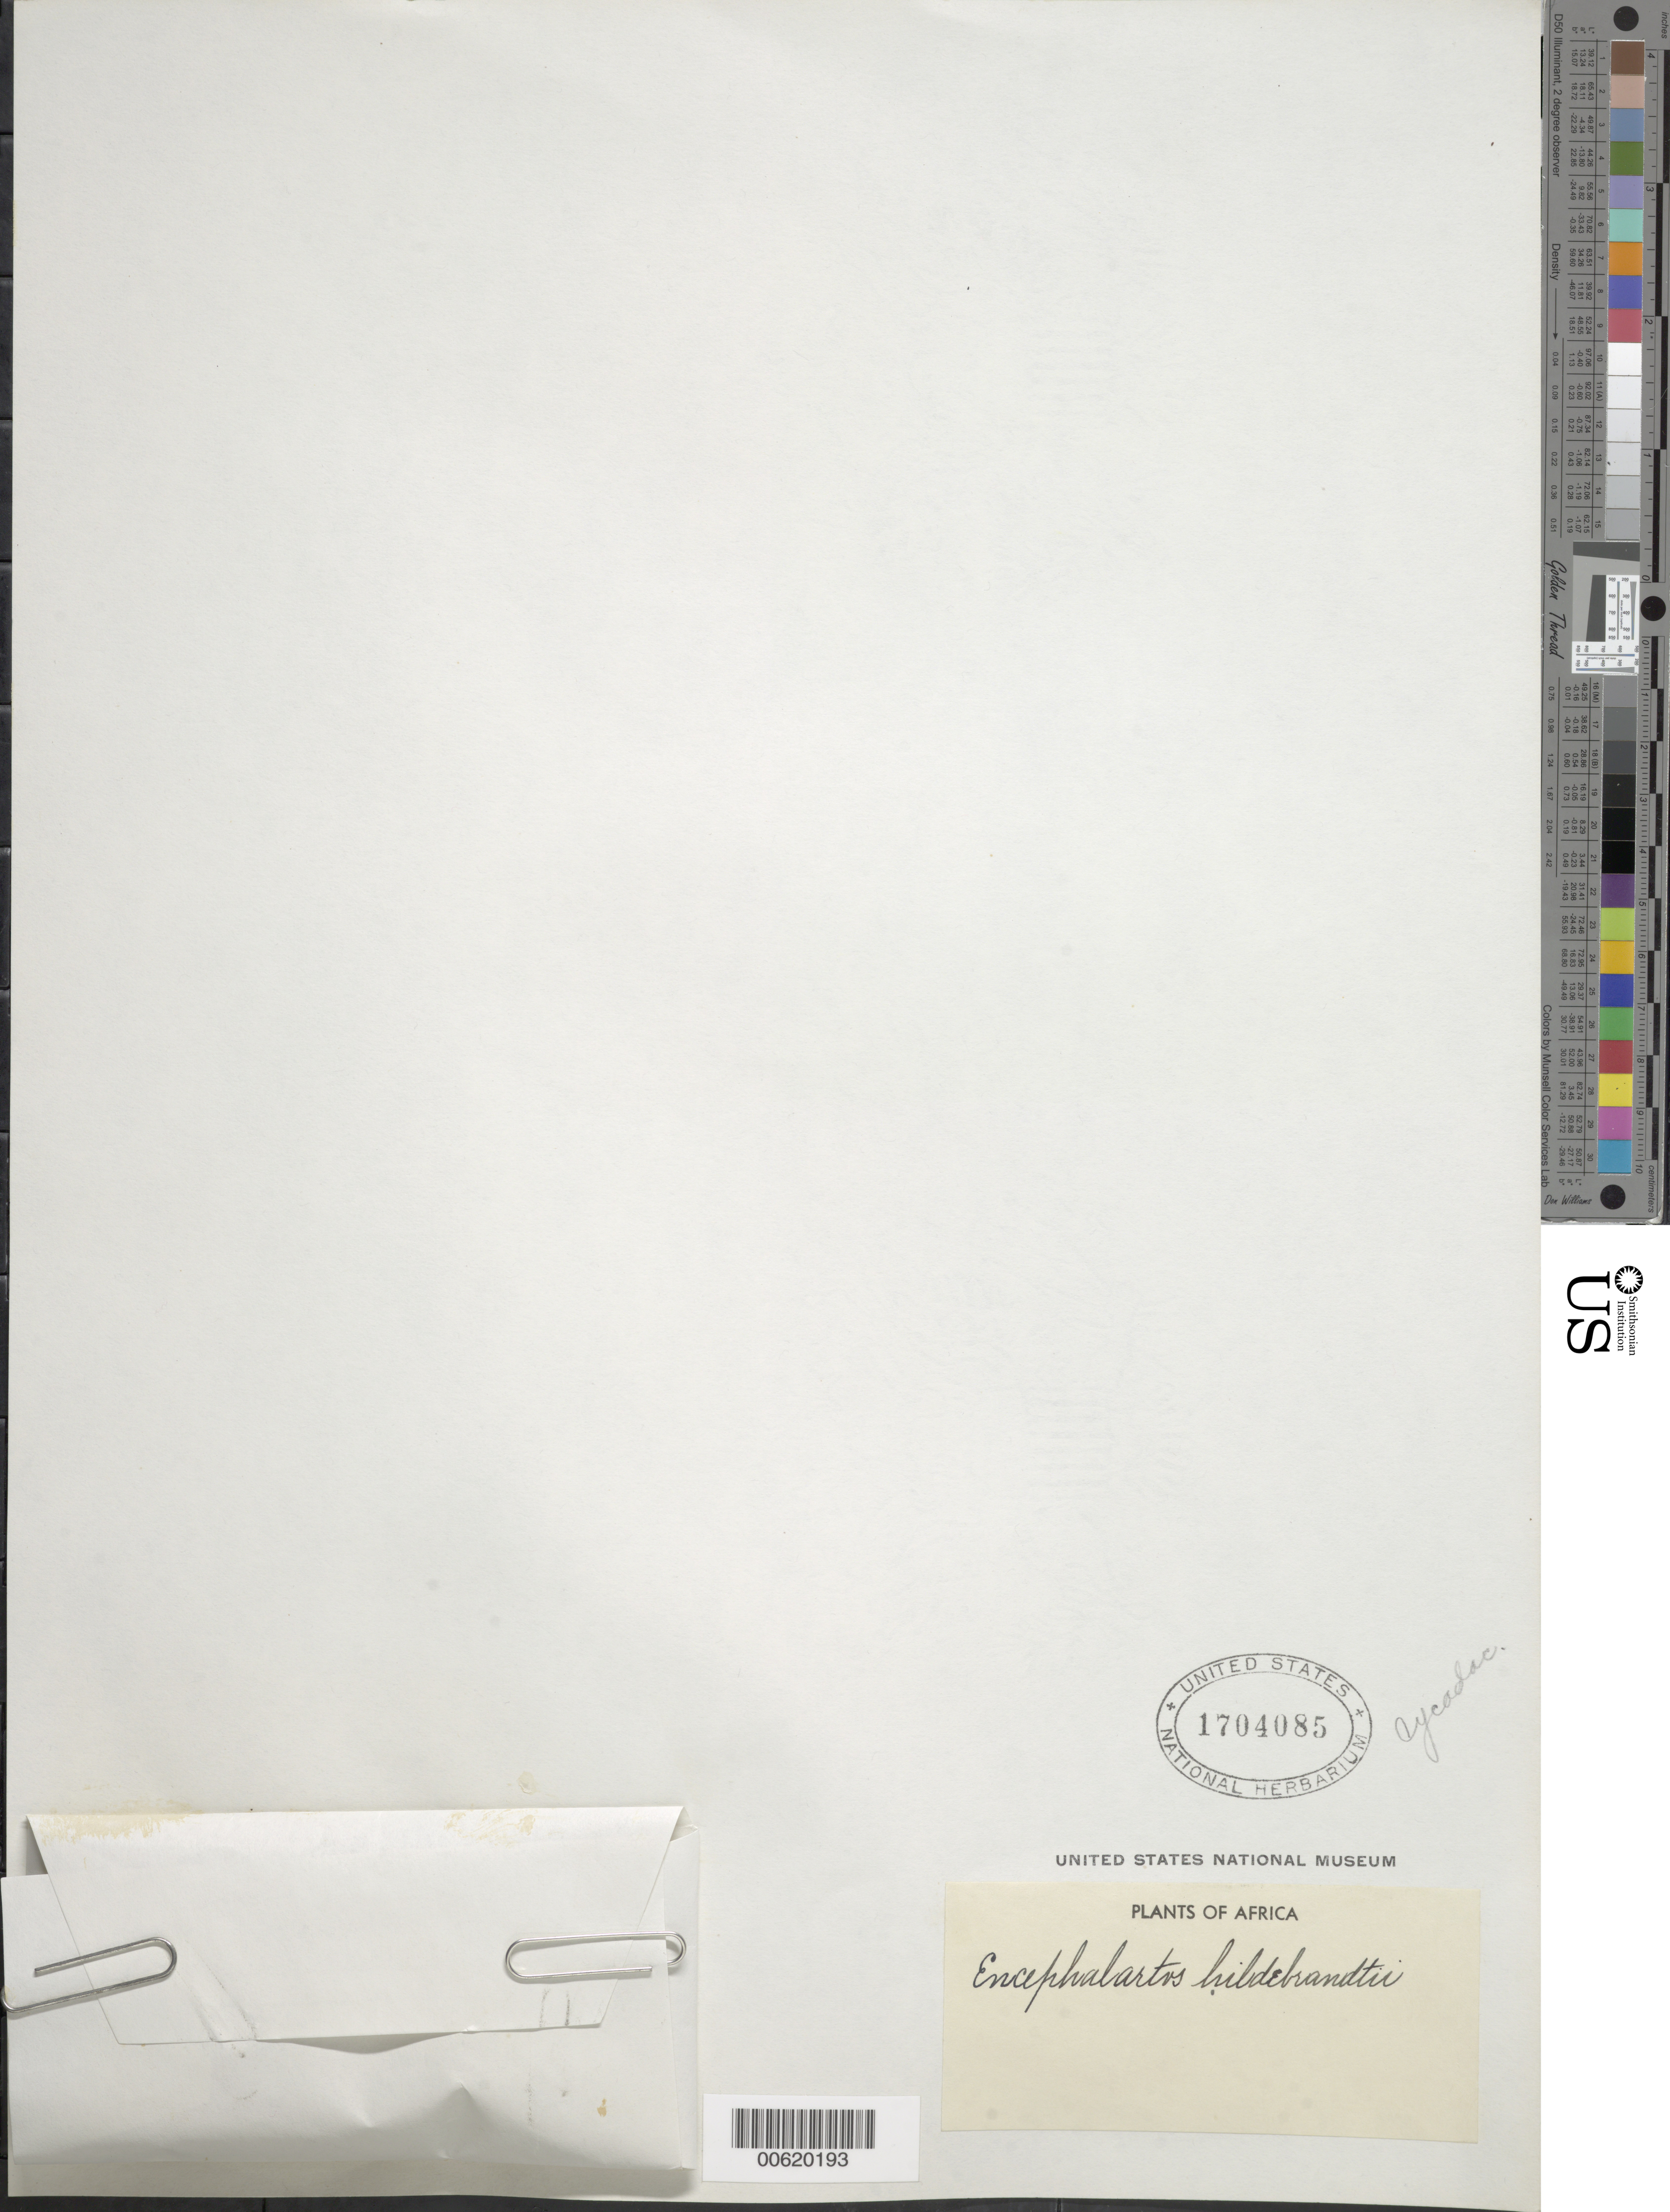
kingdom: Plantae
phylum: Tracheophyta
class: Cycadopsida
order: Cycadales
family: Zamiaceae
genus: Encephalartos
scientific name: Encephalartos hildebrandtii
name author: A. Braun & C.D. Bouché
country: South Africa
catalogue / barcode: US 1704085